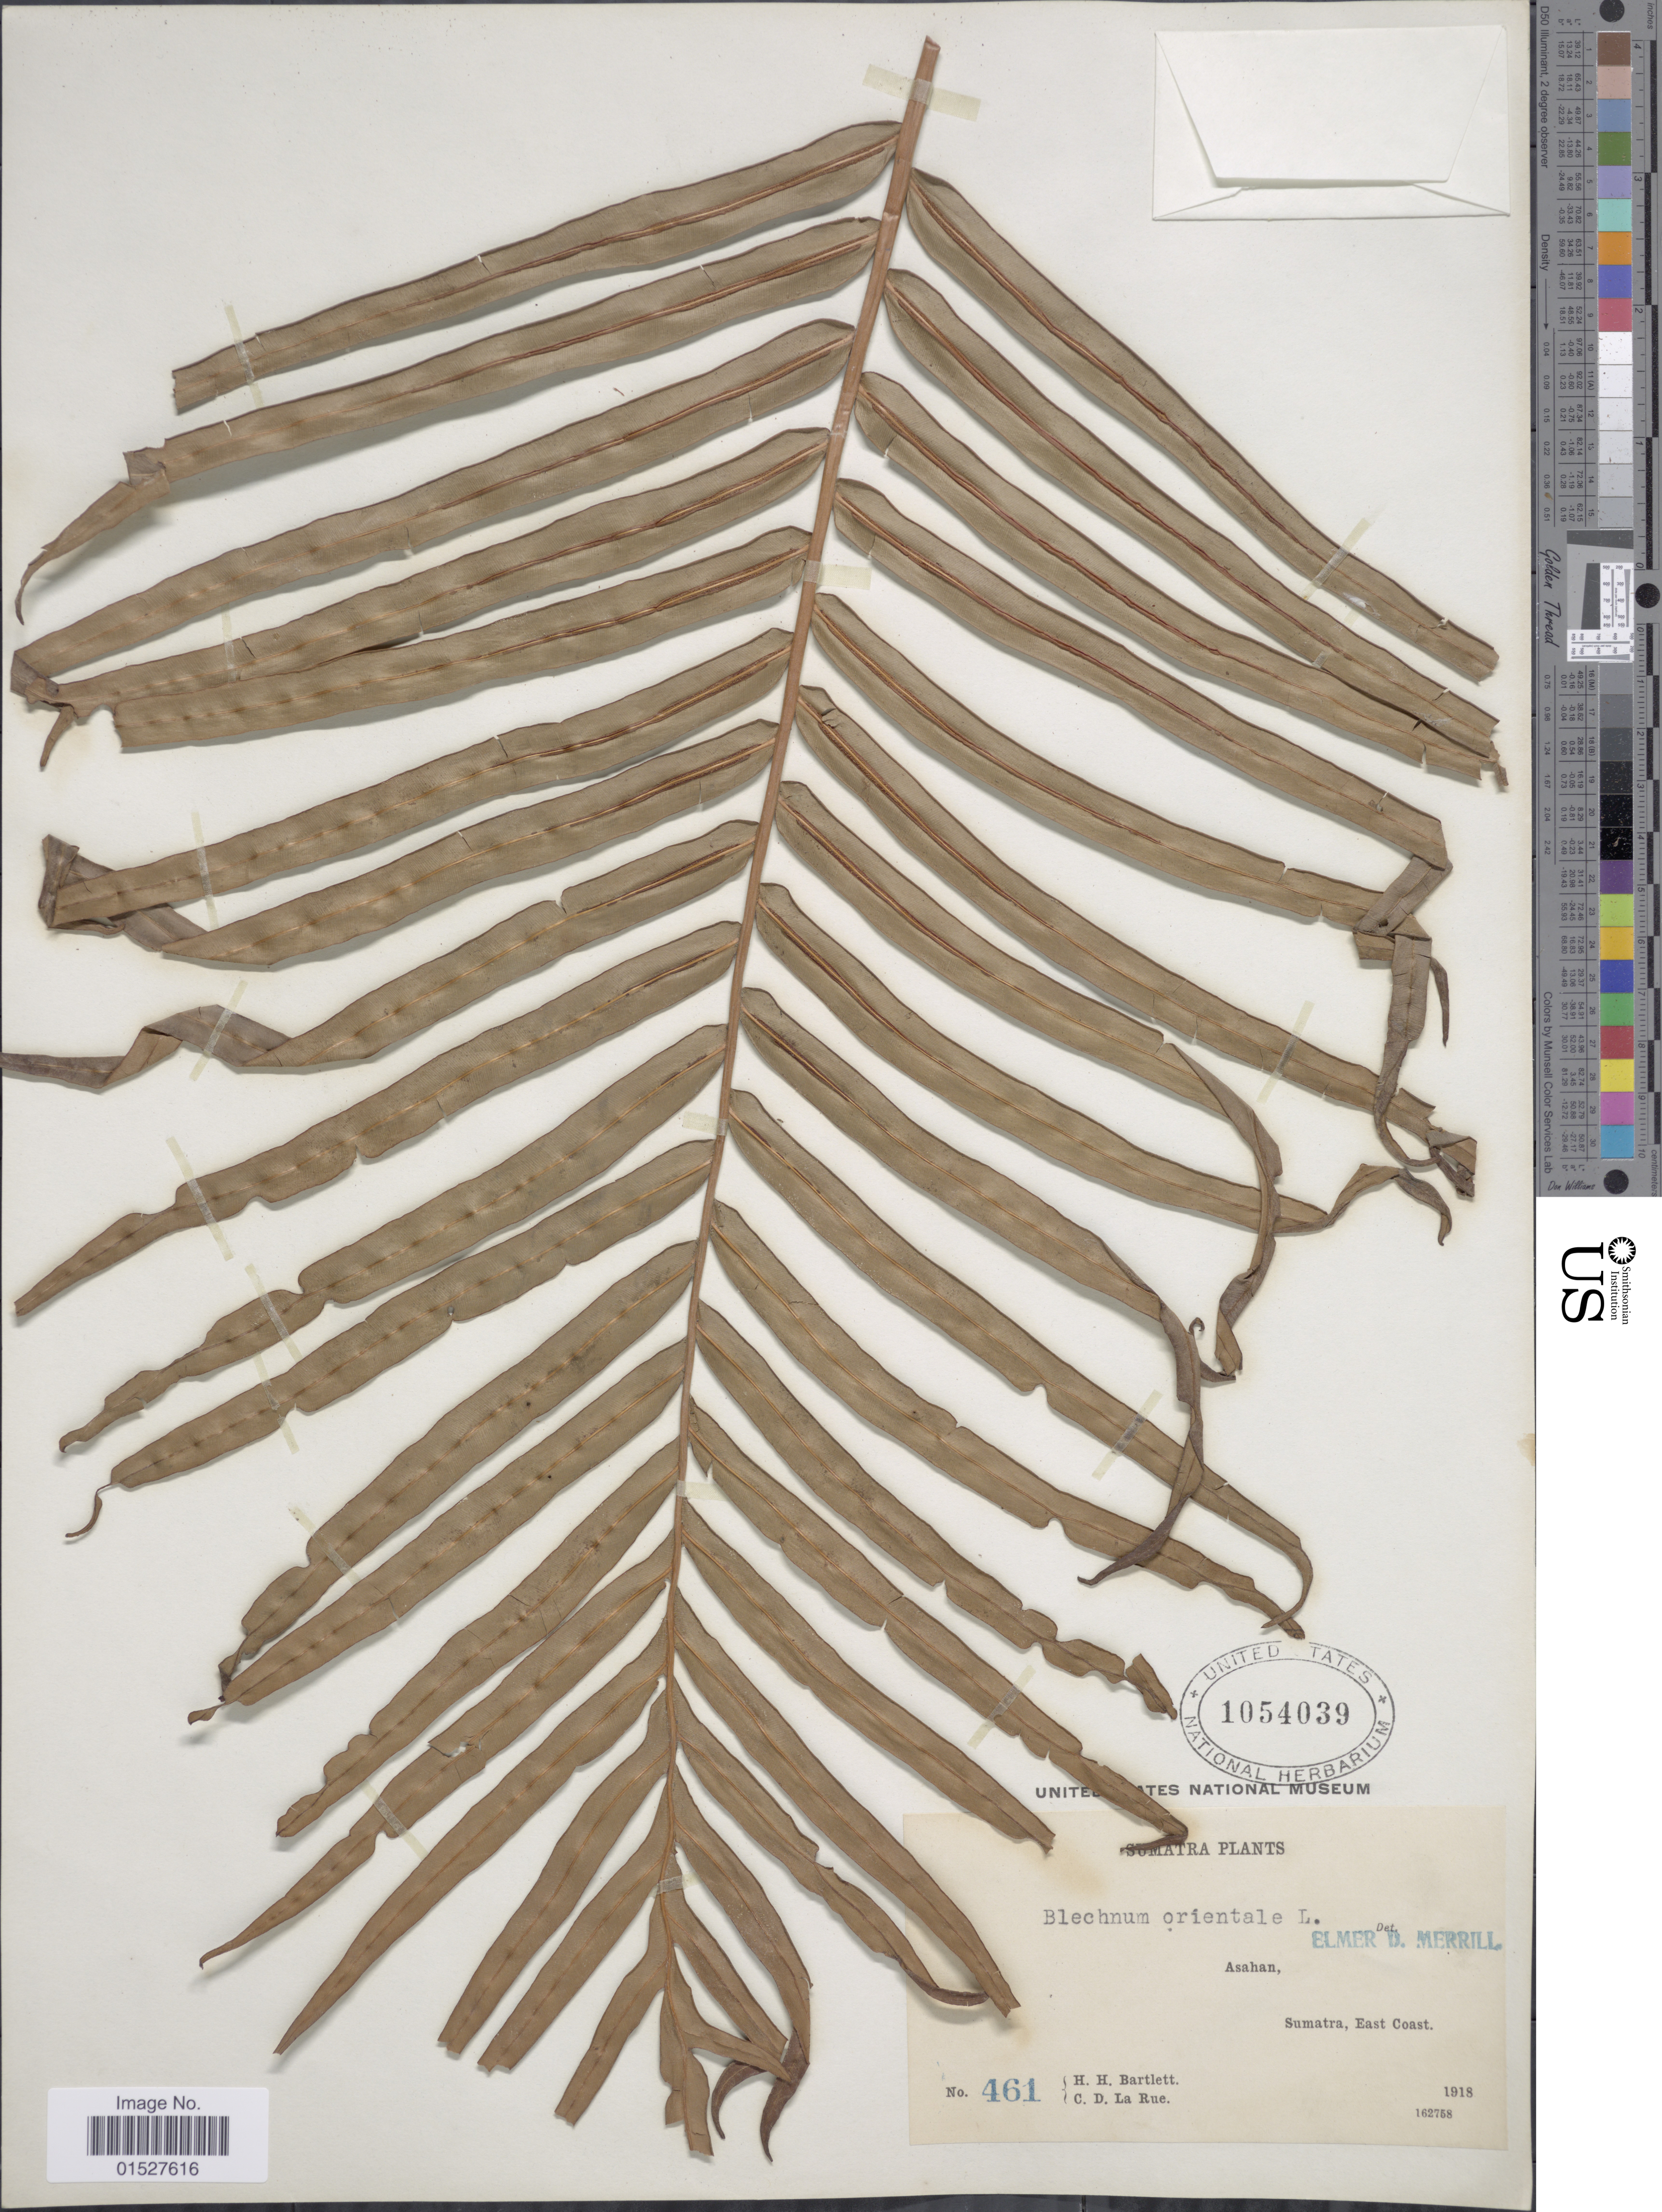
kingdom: Plantae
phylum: Tracheophyta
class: Polypodiopsida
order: Polypodiales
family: Blechnaceae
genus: Blechnum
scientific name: Blechnum orientale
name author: L.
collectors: H. H. Bartlett & C. La Rue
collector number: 461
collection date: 1918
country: Indonesia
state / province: Sumatra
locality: Asahan, East Coast.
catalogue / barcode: US 1054039